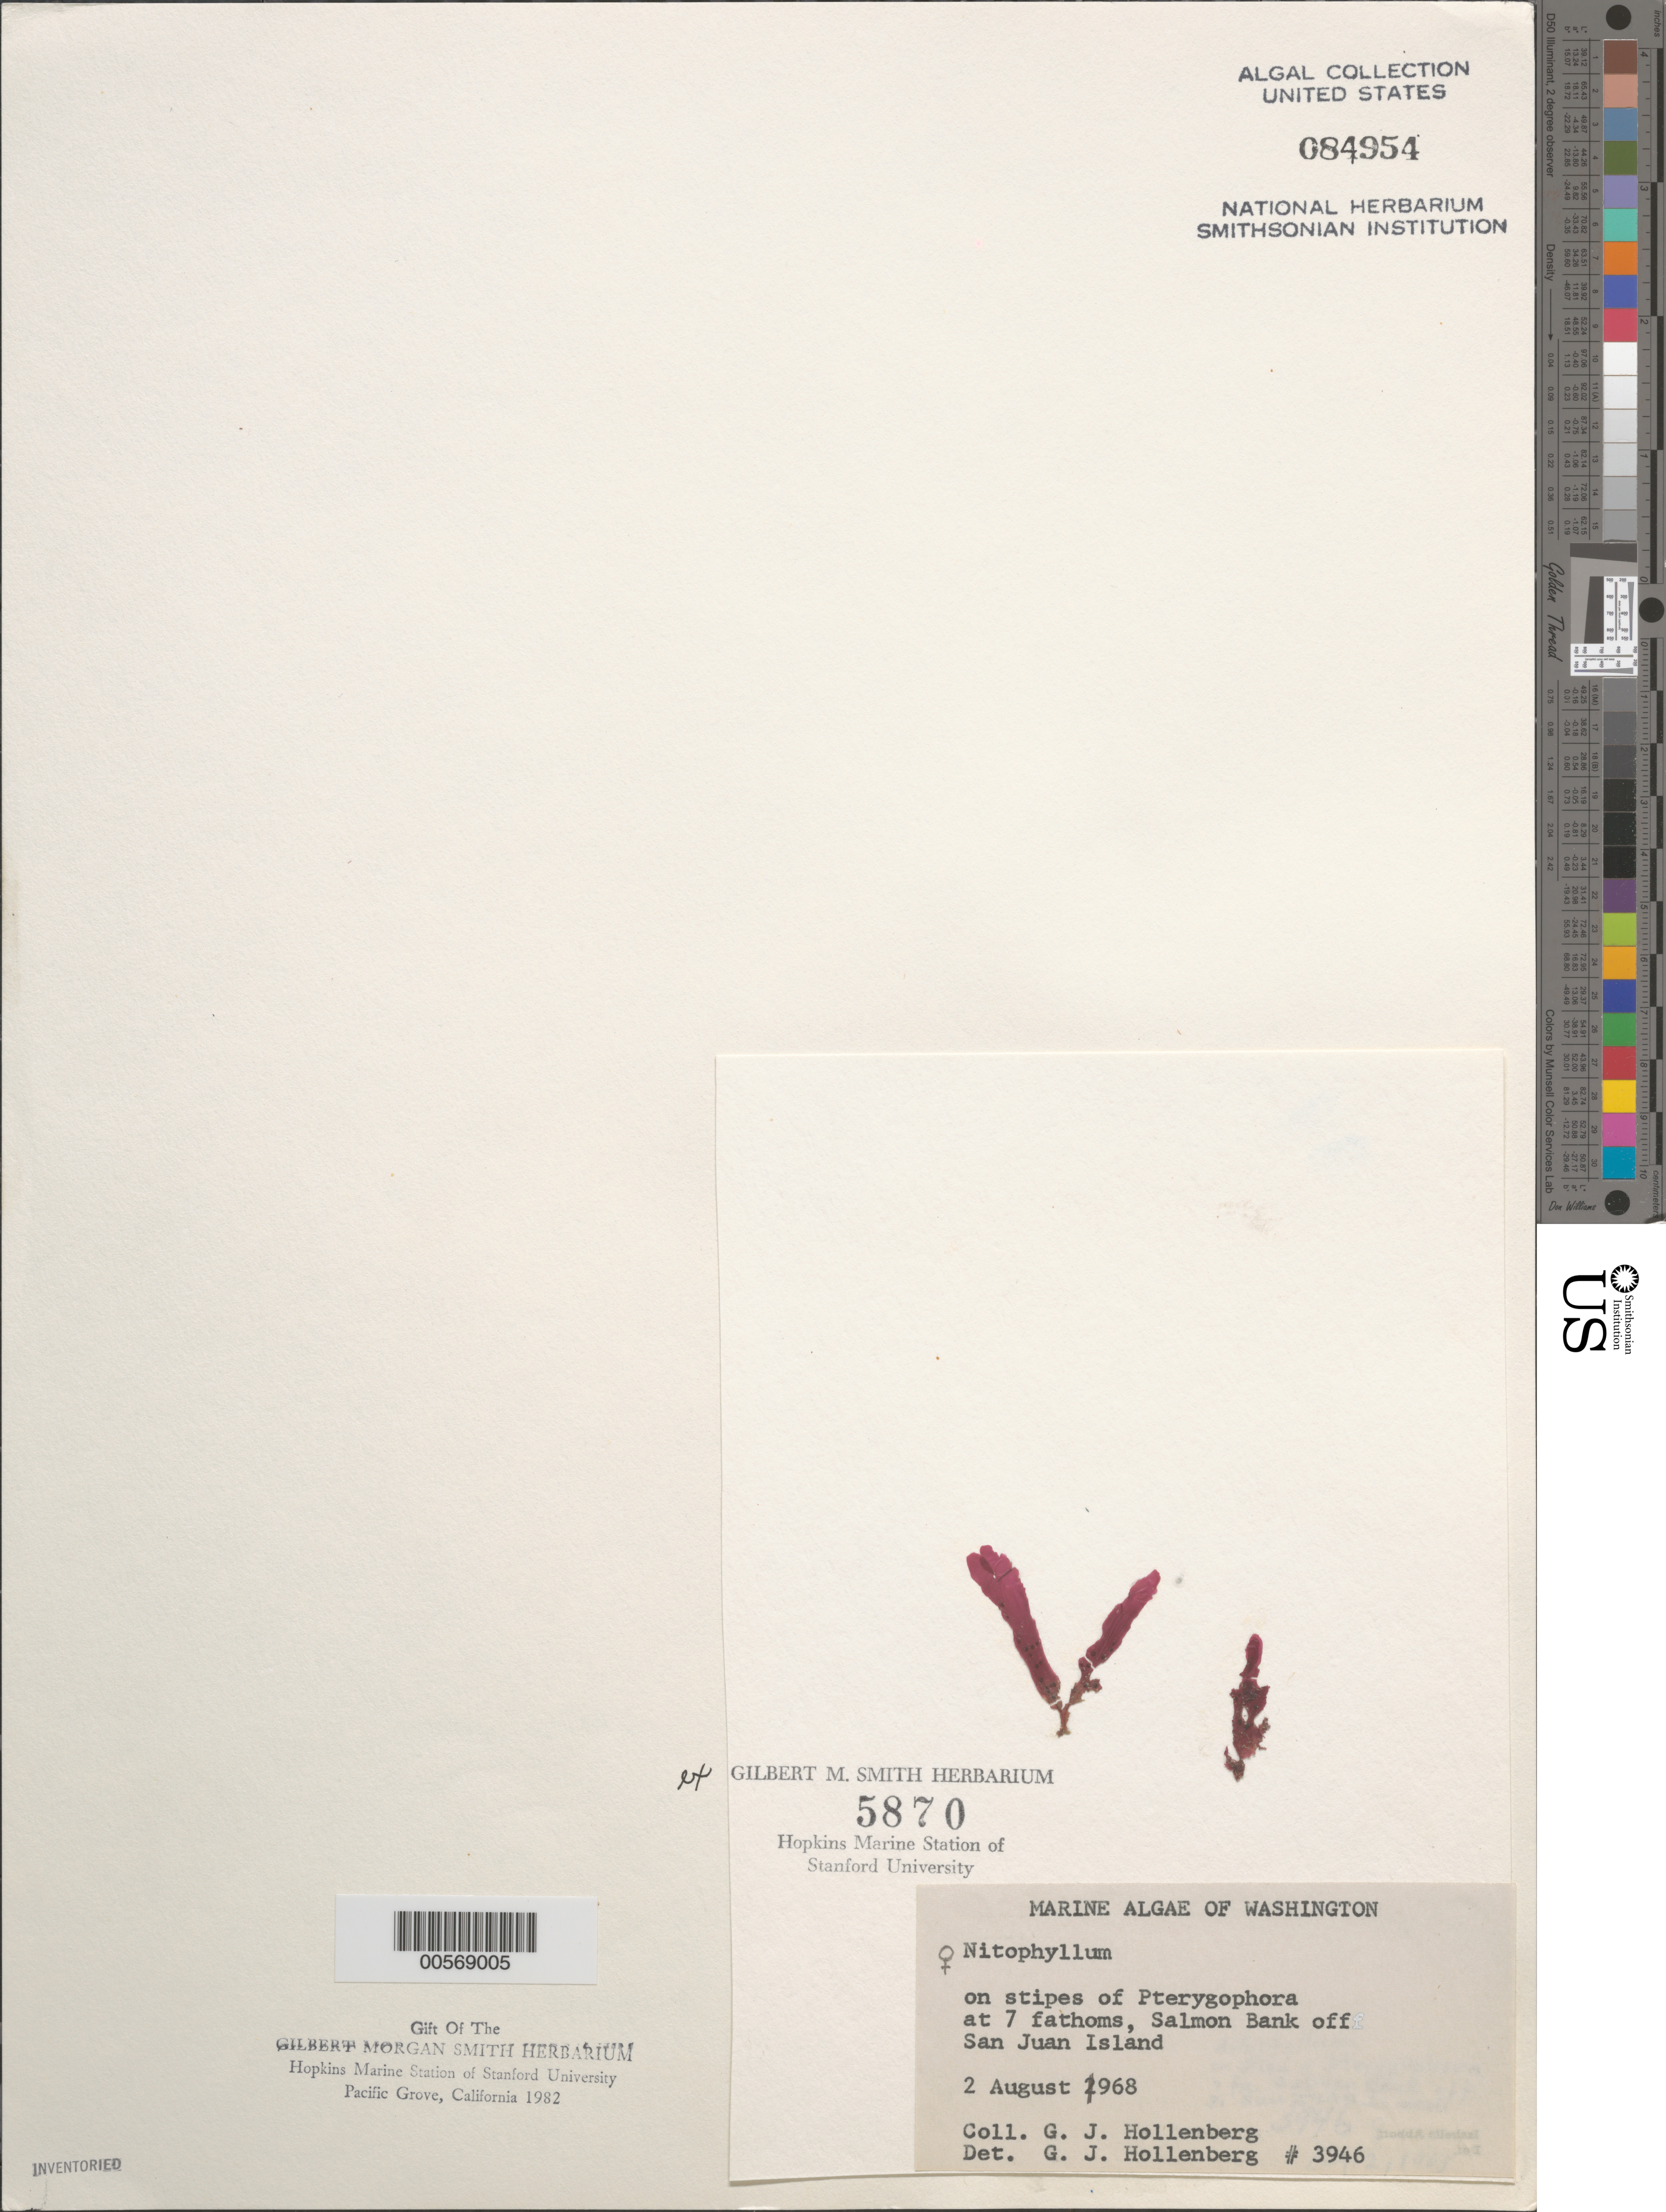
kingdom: Plantae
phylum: Rhodophyta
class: Florideophyceae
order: Ceramiales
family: Delesseriaceae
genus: Nitophyllum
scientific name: Nitophyllum sp.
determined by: Hollenberg, George J.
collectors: G. Hollenberg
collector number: GJH 3946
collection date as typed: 02 Aug 1968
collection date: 1968-08-02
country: United States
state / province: Washington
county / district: San Juan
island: San Juan Island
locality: Salmon Bank, off San Juan Island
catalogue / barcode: US 84954